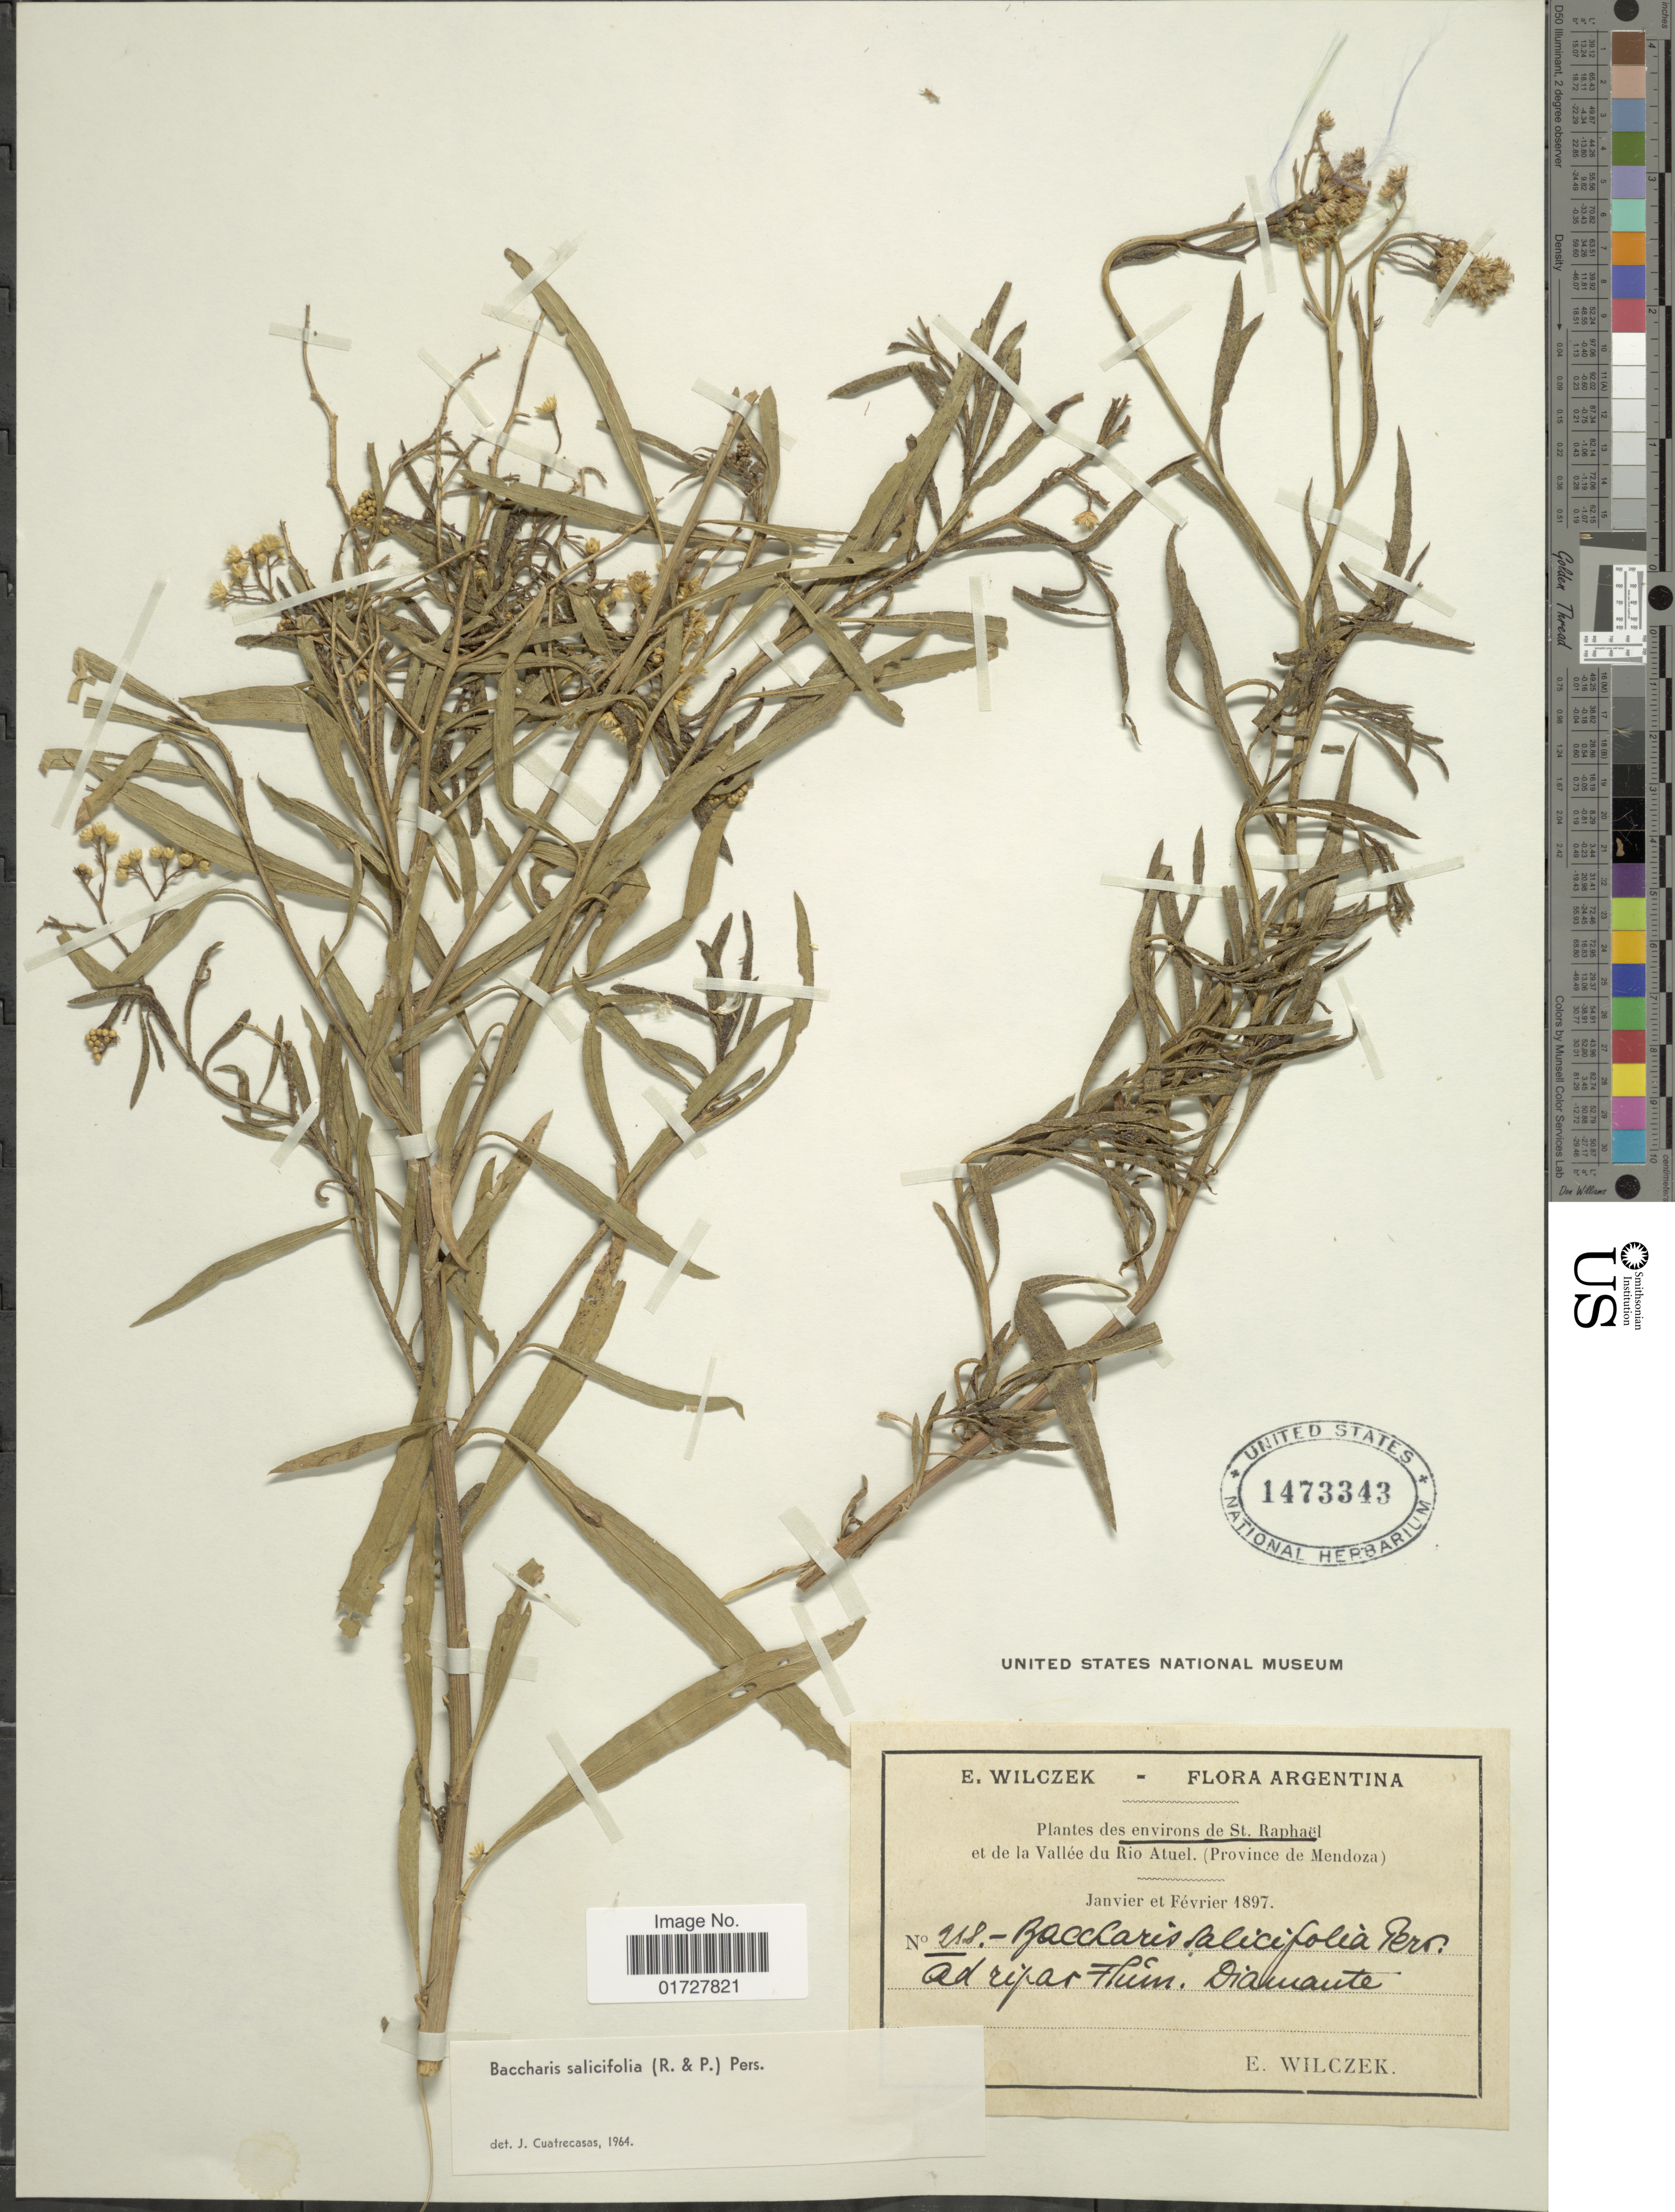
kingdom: Plantae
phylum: Tracheophyta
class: Magnoliopsida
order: Asterales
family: Asteraceae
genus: Baccharis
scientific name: Baccharis salicifolia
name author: (Ruiz & Pav.) Pers.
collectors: E. Wilczek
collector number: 218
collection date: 1897-01/1897-02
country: Argentina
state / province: Mendoza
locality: Envrions de St. Raphael et de la Vallee du Rio Atuel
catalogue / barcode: US 1473343